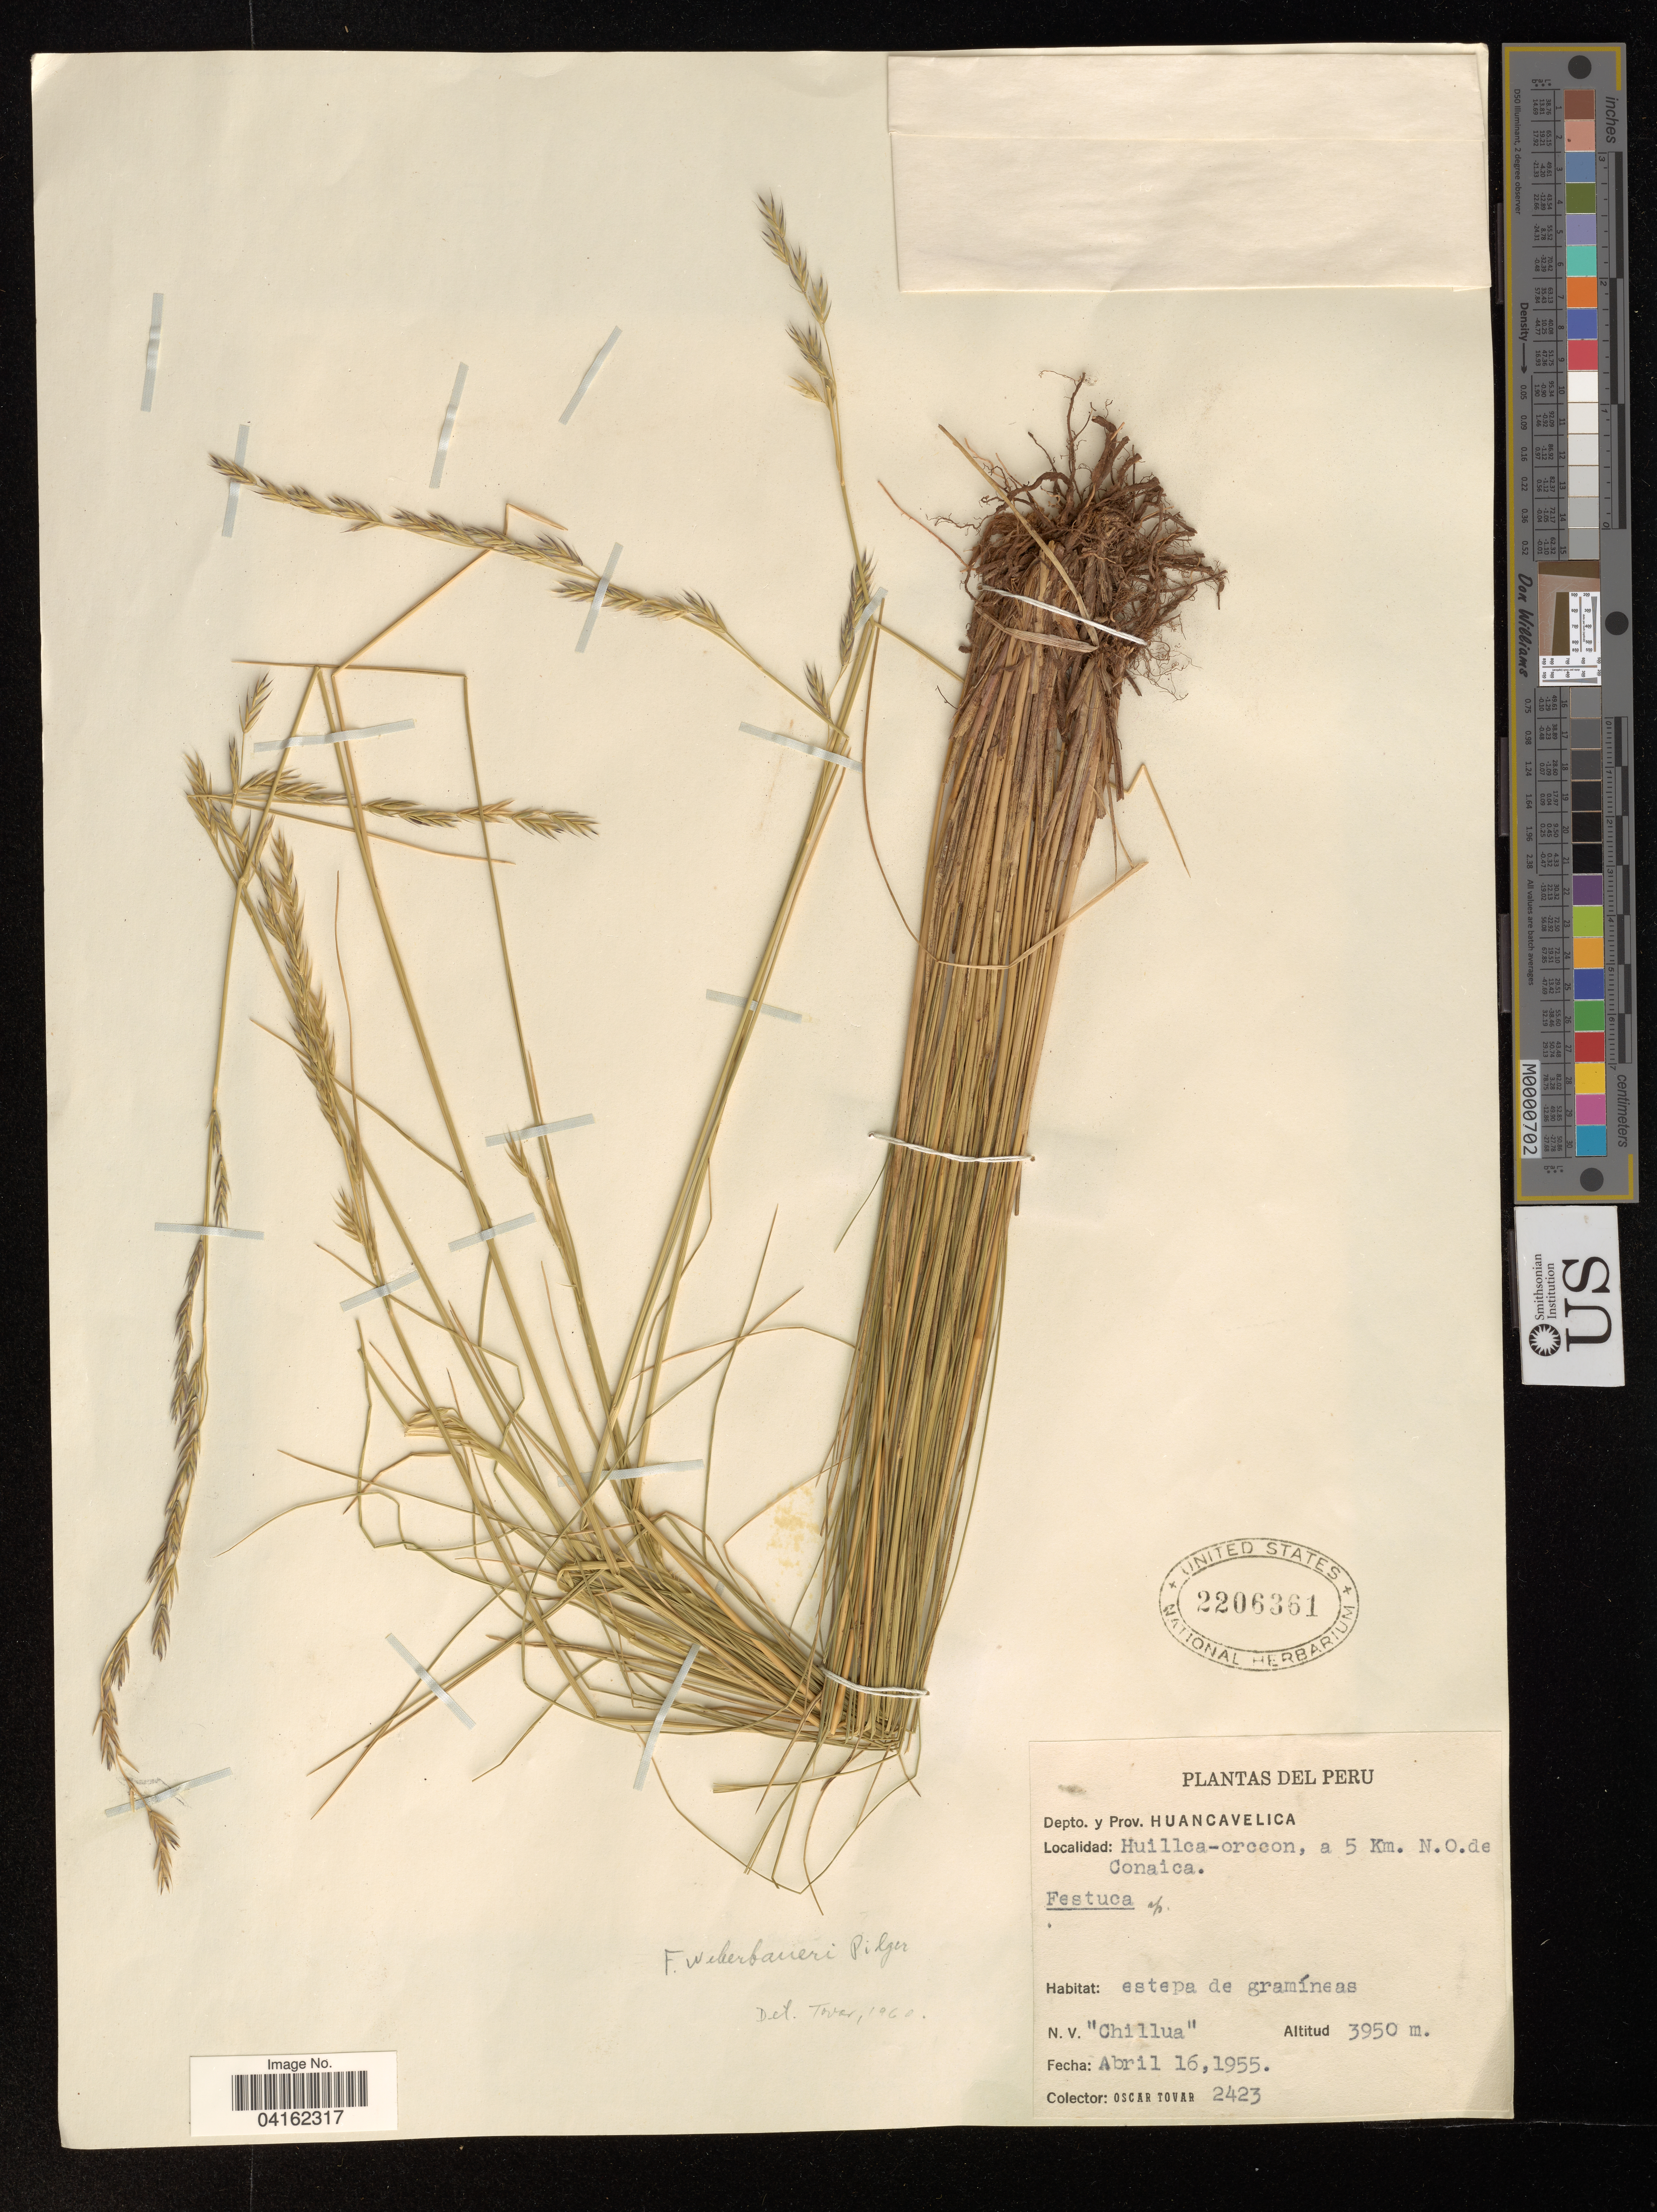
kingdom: Plantae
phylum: Tracheophyta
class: Liliopsida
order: Poales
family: Poaceae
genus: Festuca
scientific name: Festuca weberbaueri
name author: Pilg.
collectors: Ó. Tovar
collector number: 2423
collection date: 1955-04-16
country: Peru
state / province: Huancavelica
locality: Huillca-orccon, a 5 Km. N.O. de Conaica. N. V. "Chillua".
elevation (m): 3950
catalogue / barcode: US 2206361